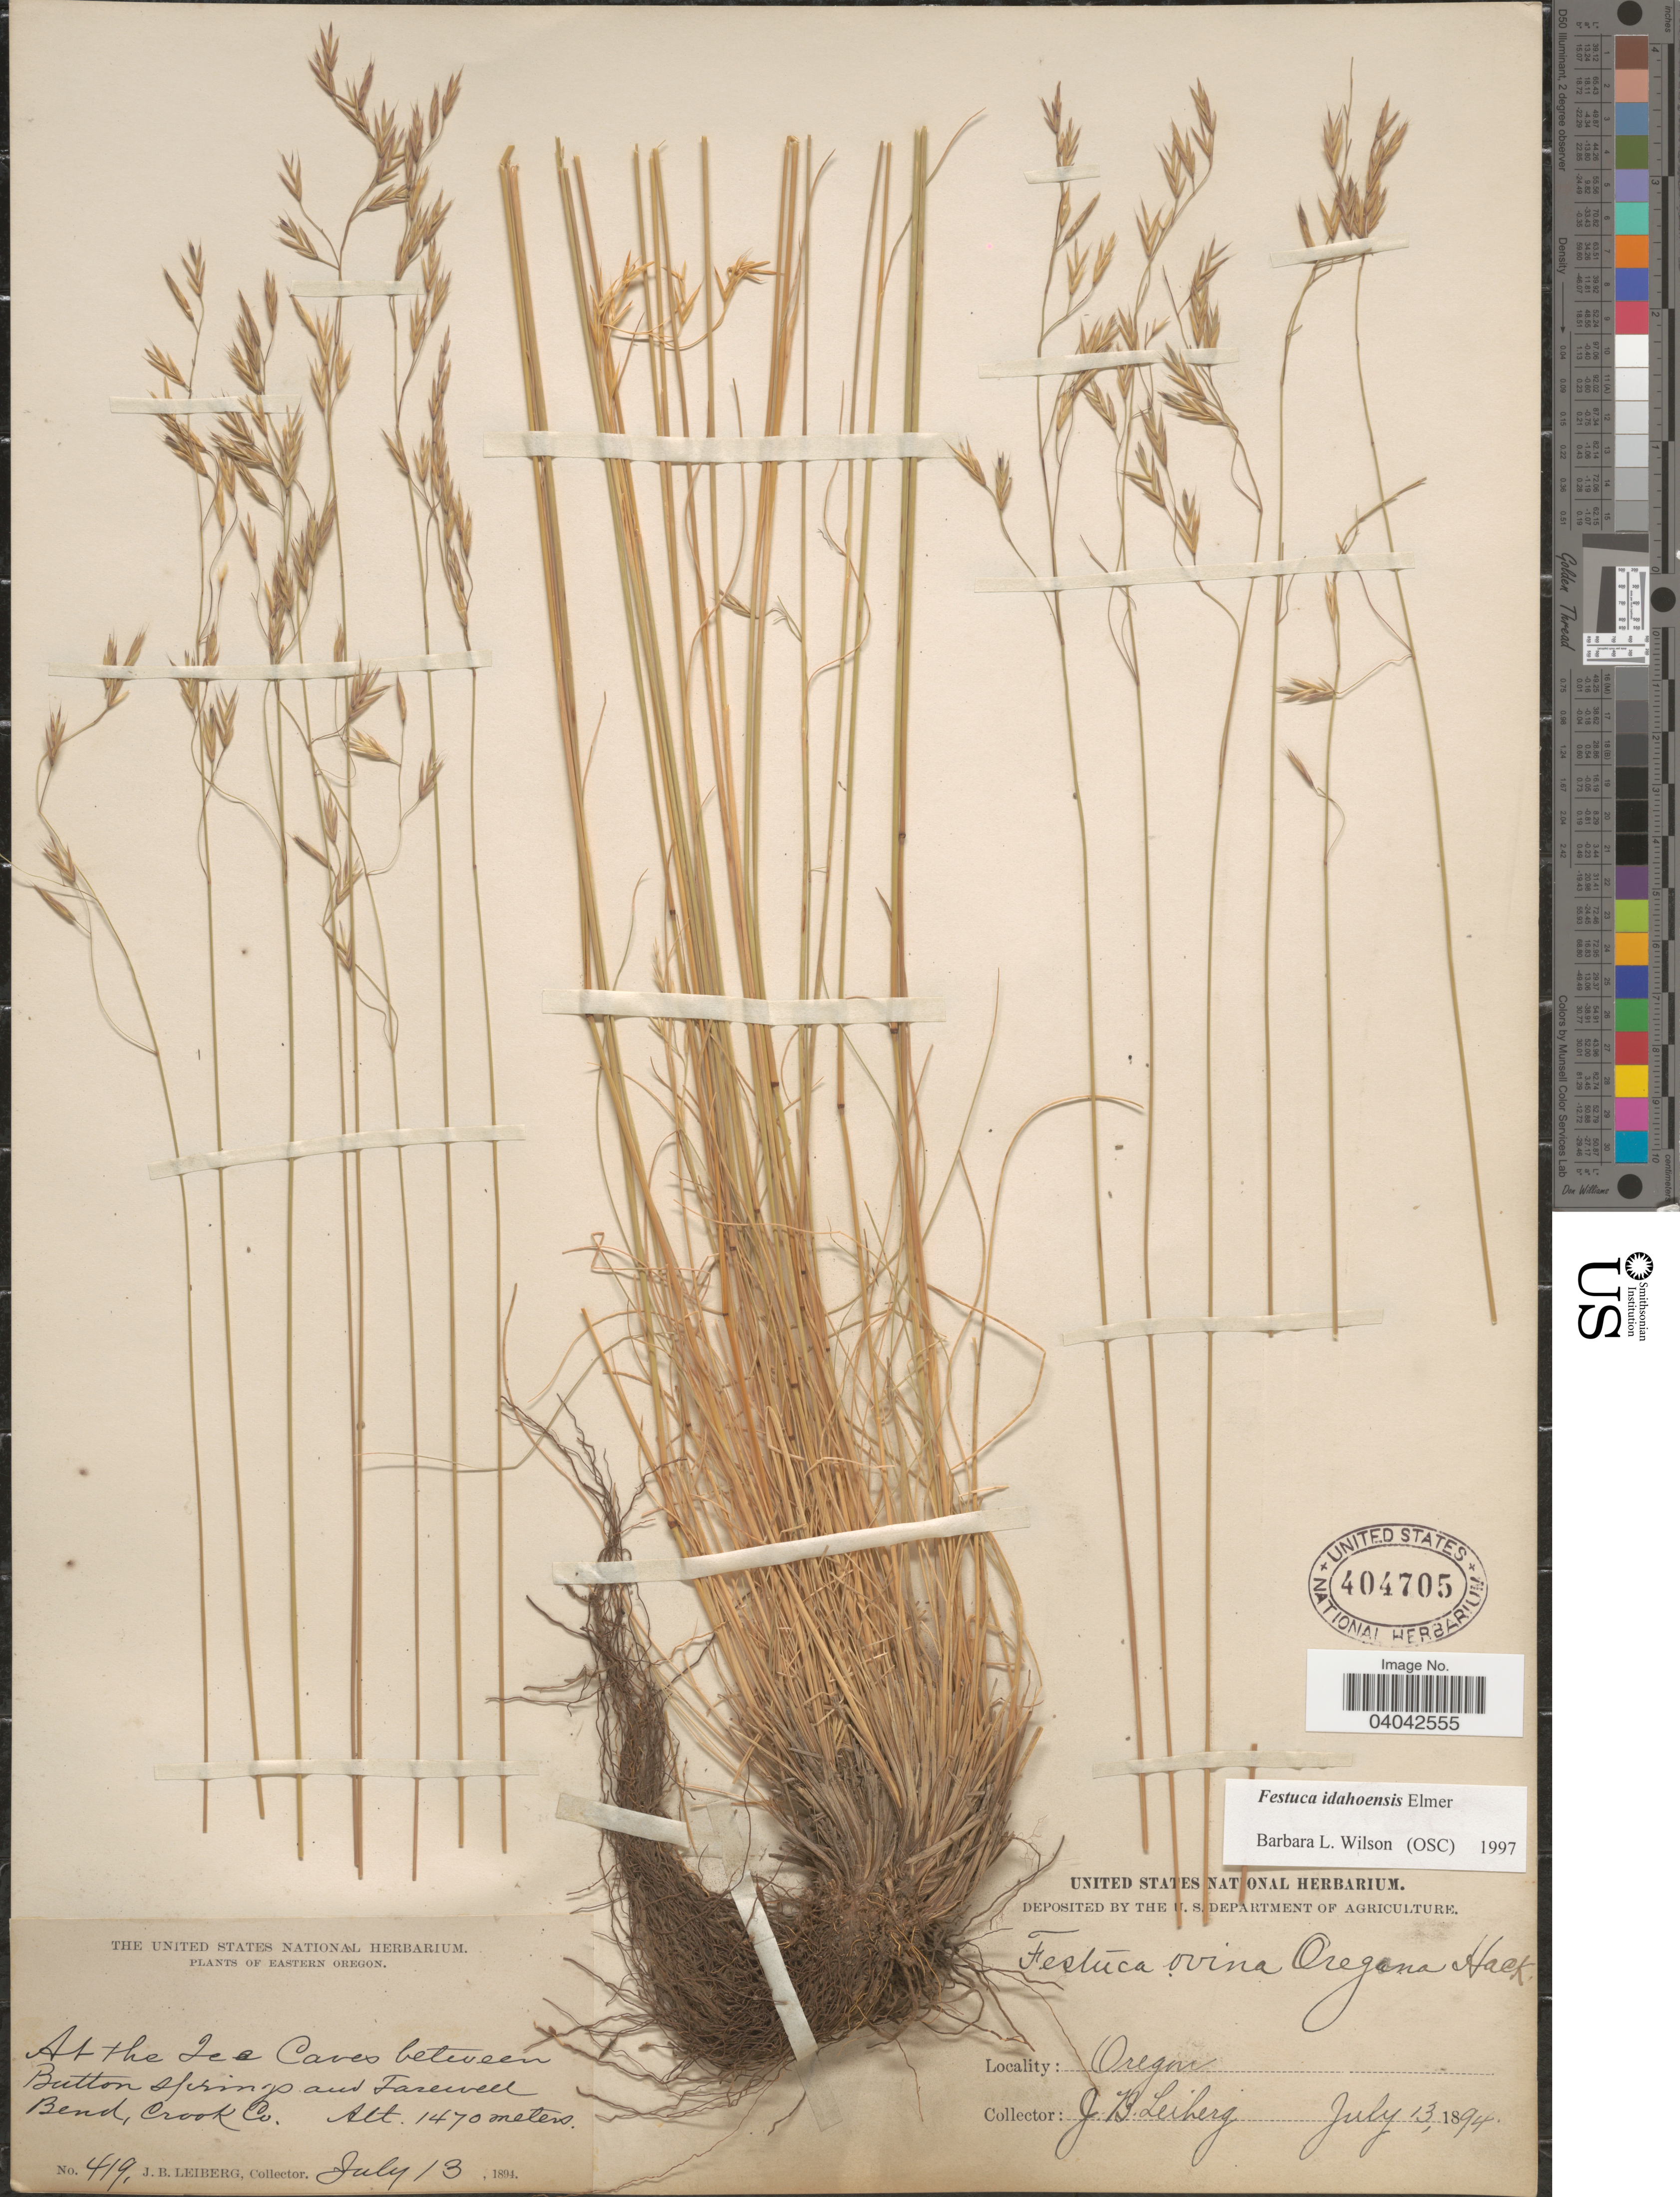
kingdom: Plantae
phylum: Tracheophyta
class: Liliopsida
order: Poales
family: Poaceae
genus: Festuca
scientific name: Festuca idahoensis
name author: Elmer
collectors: J. B. Leiberg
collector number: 419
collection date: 1894-07-13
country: United States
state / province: Oregon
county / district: Crook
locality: Eastern Oregon. At the Lee Caves between Button Springs and Farewell Bend, Crook Co.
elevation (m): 1470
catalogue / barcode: US 404705